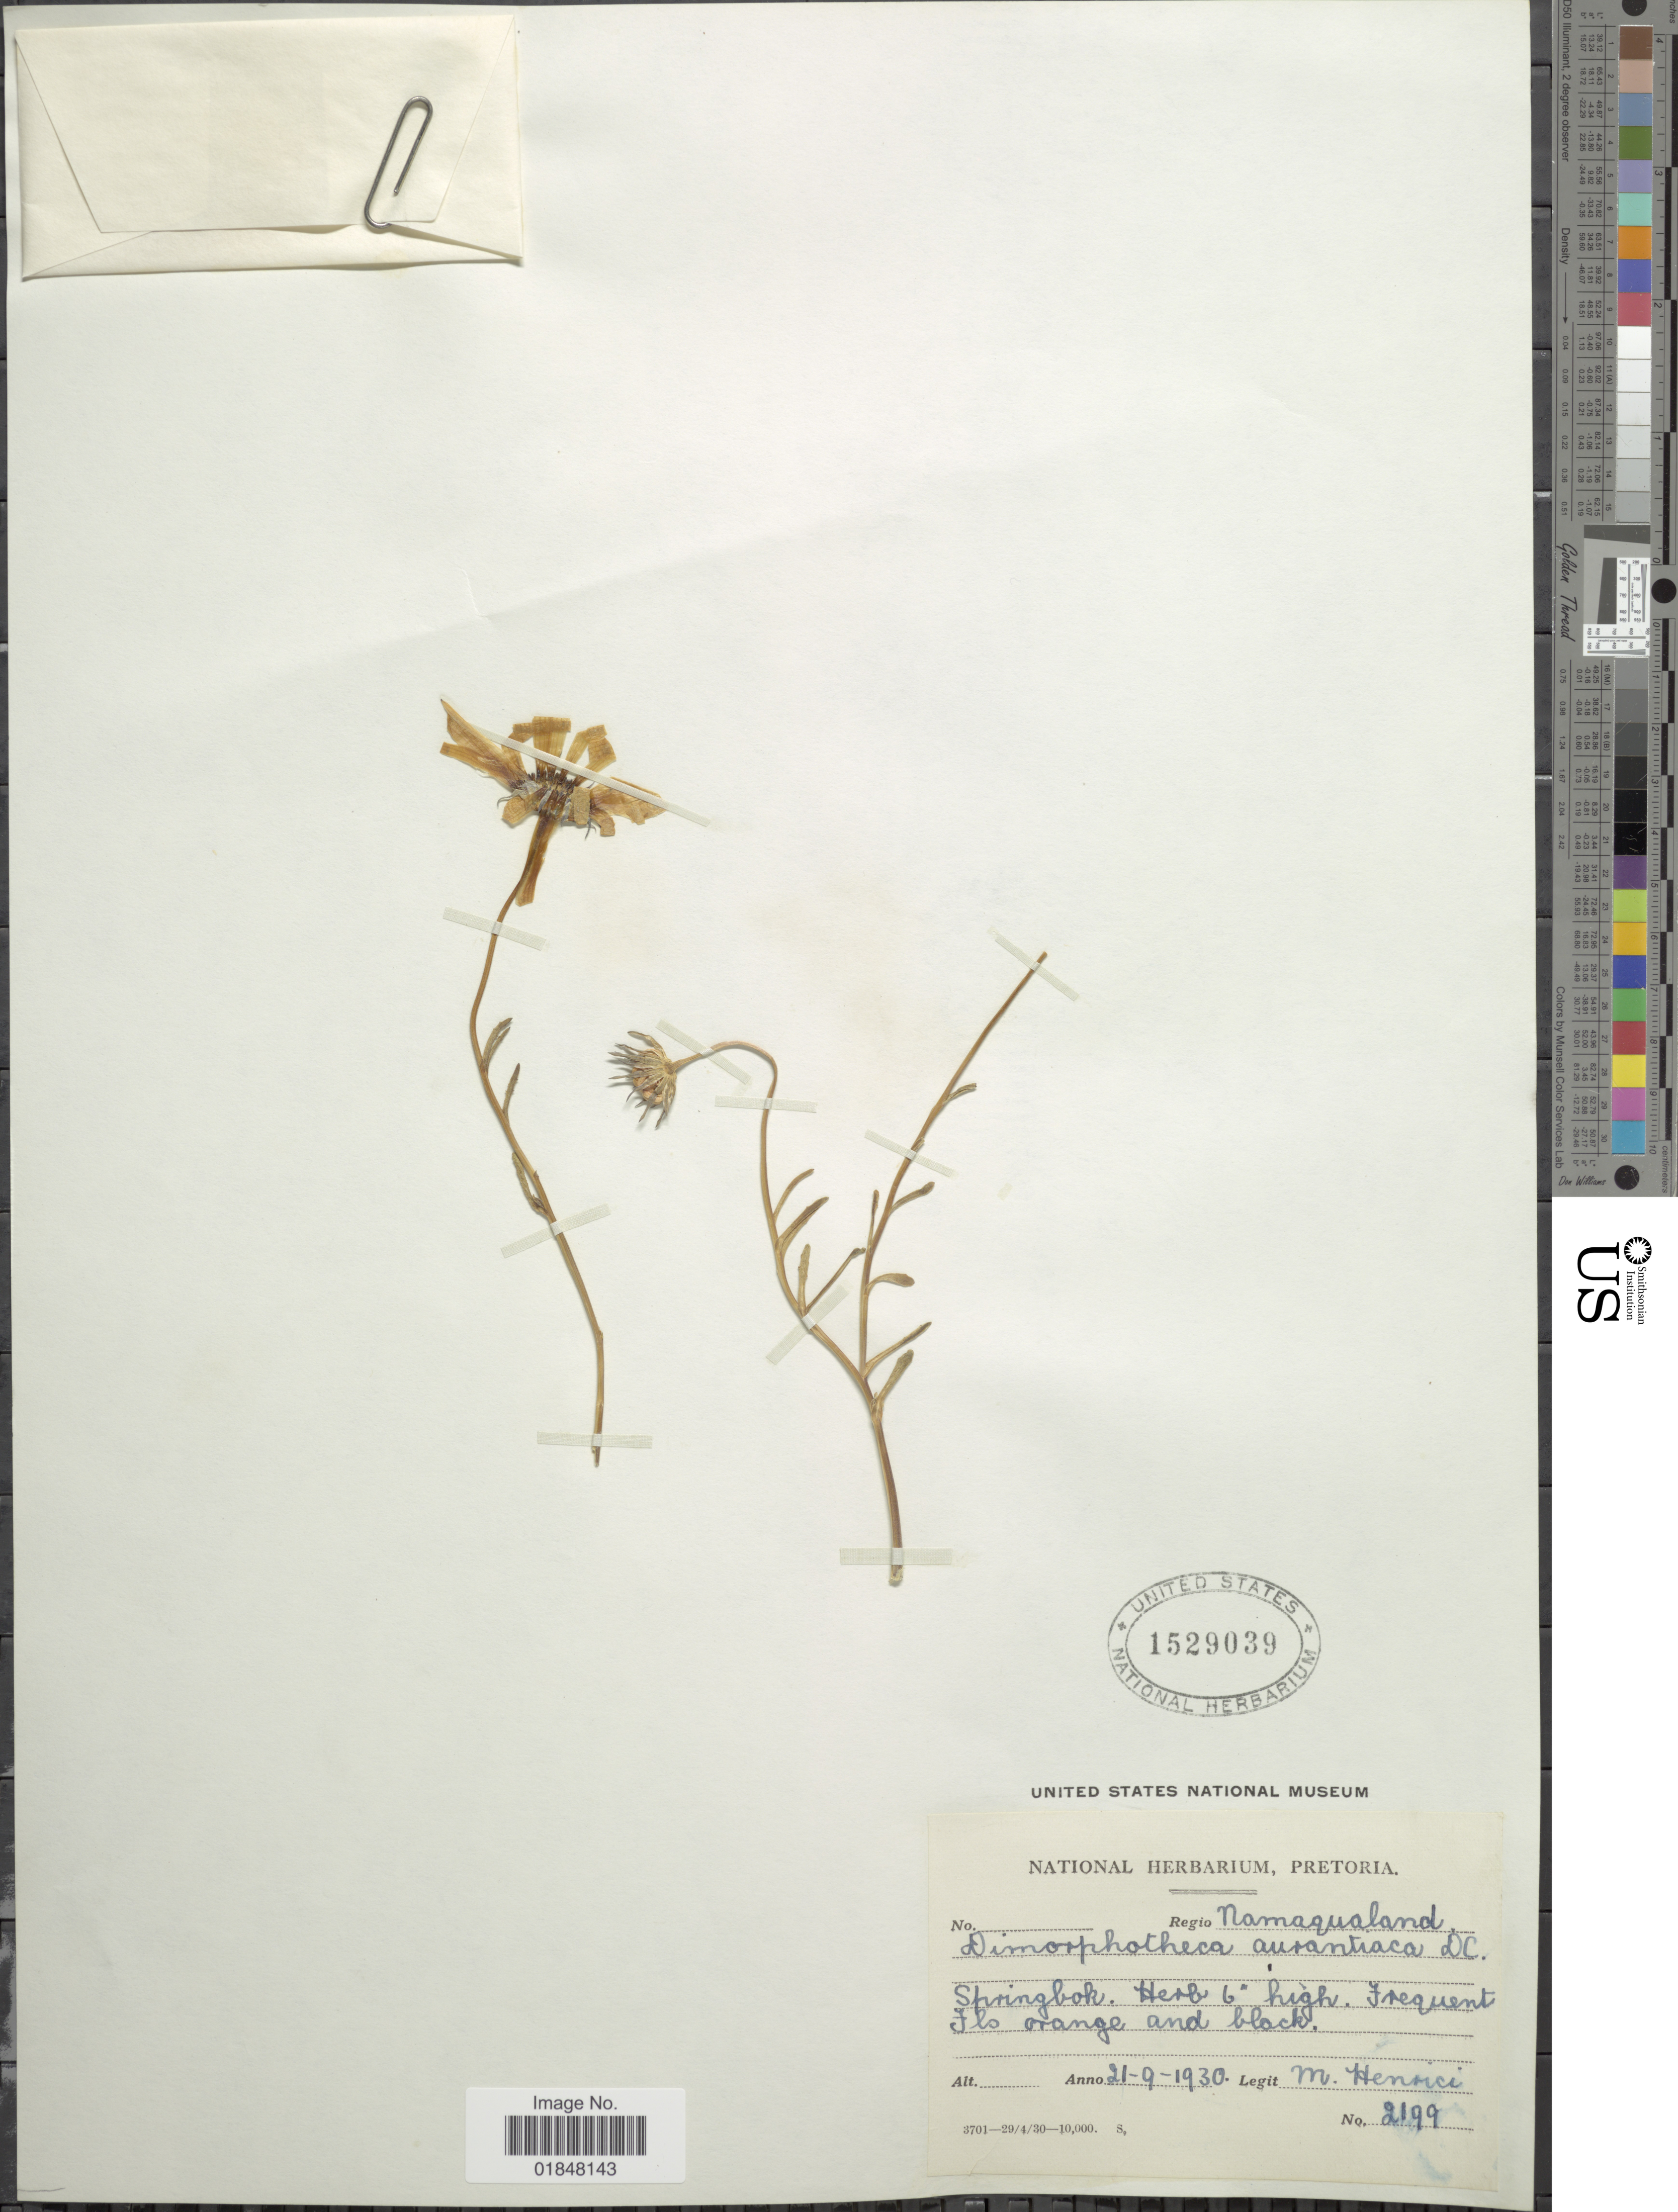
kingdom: Plantae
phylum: Tracheophyta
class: Magnoliopsida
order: Asterales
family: Asteraceae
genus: Dimorphotheca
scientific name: Dimorphotheca tragus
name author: (Aiton) B. Nord.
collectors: M. Henrici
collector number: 2199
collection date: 1930-09-21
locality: Springbok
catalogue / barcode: US 1529039